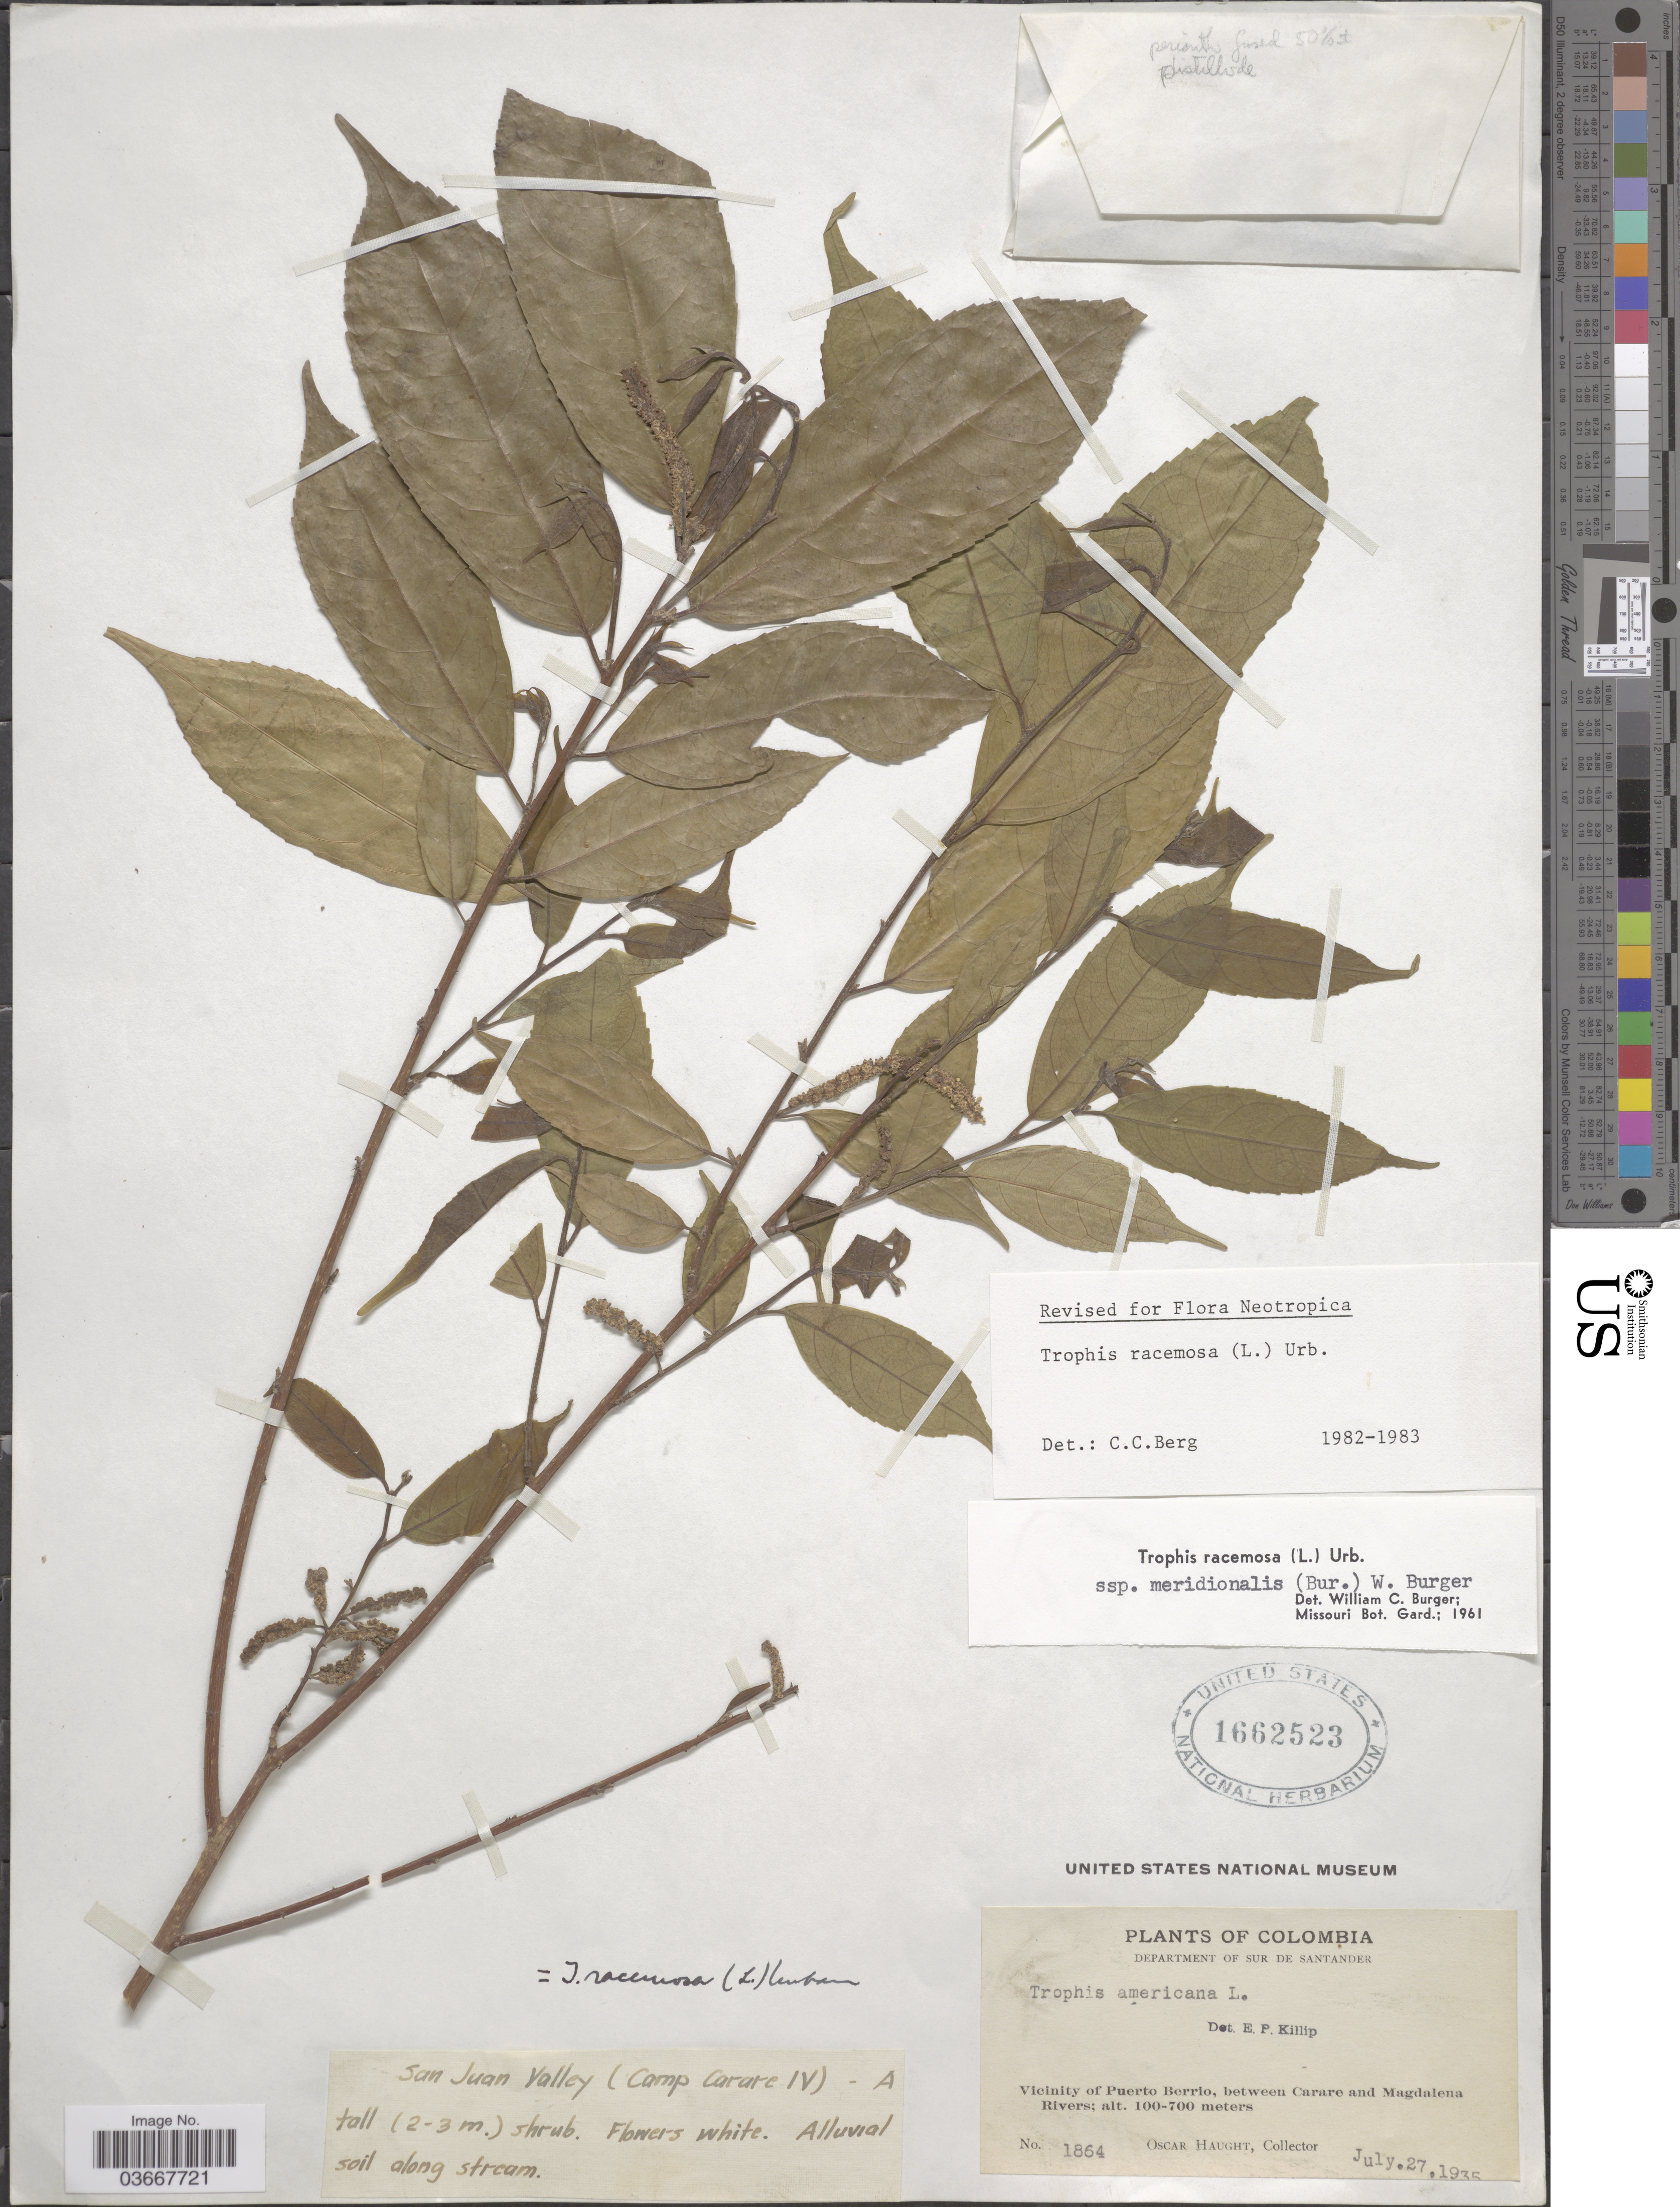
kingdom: Plantae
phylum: Tracheophyta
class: Magnoliopsida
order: Rosales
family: Moraceae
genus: Trophis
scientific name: Trophis racemosa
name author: (L.) Urb.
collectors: O. L. Haught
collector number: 1864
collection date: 1935-07-27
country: Colombia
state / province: Santander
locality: Department of Sur de Santander. Vicinity of Puerto Berrio, between Carare and Magdalena Rivers. San Juan Valley (Camp Carare IV).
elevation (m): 100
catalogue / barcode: US 1662523